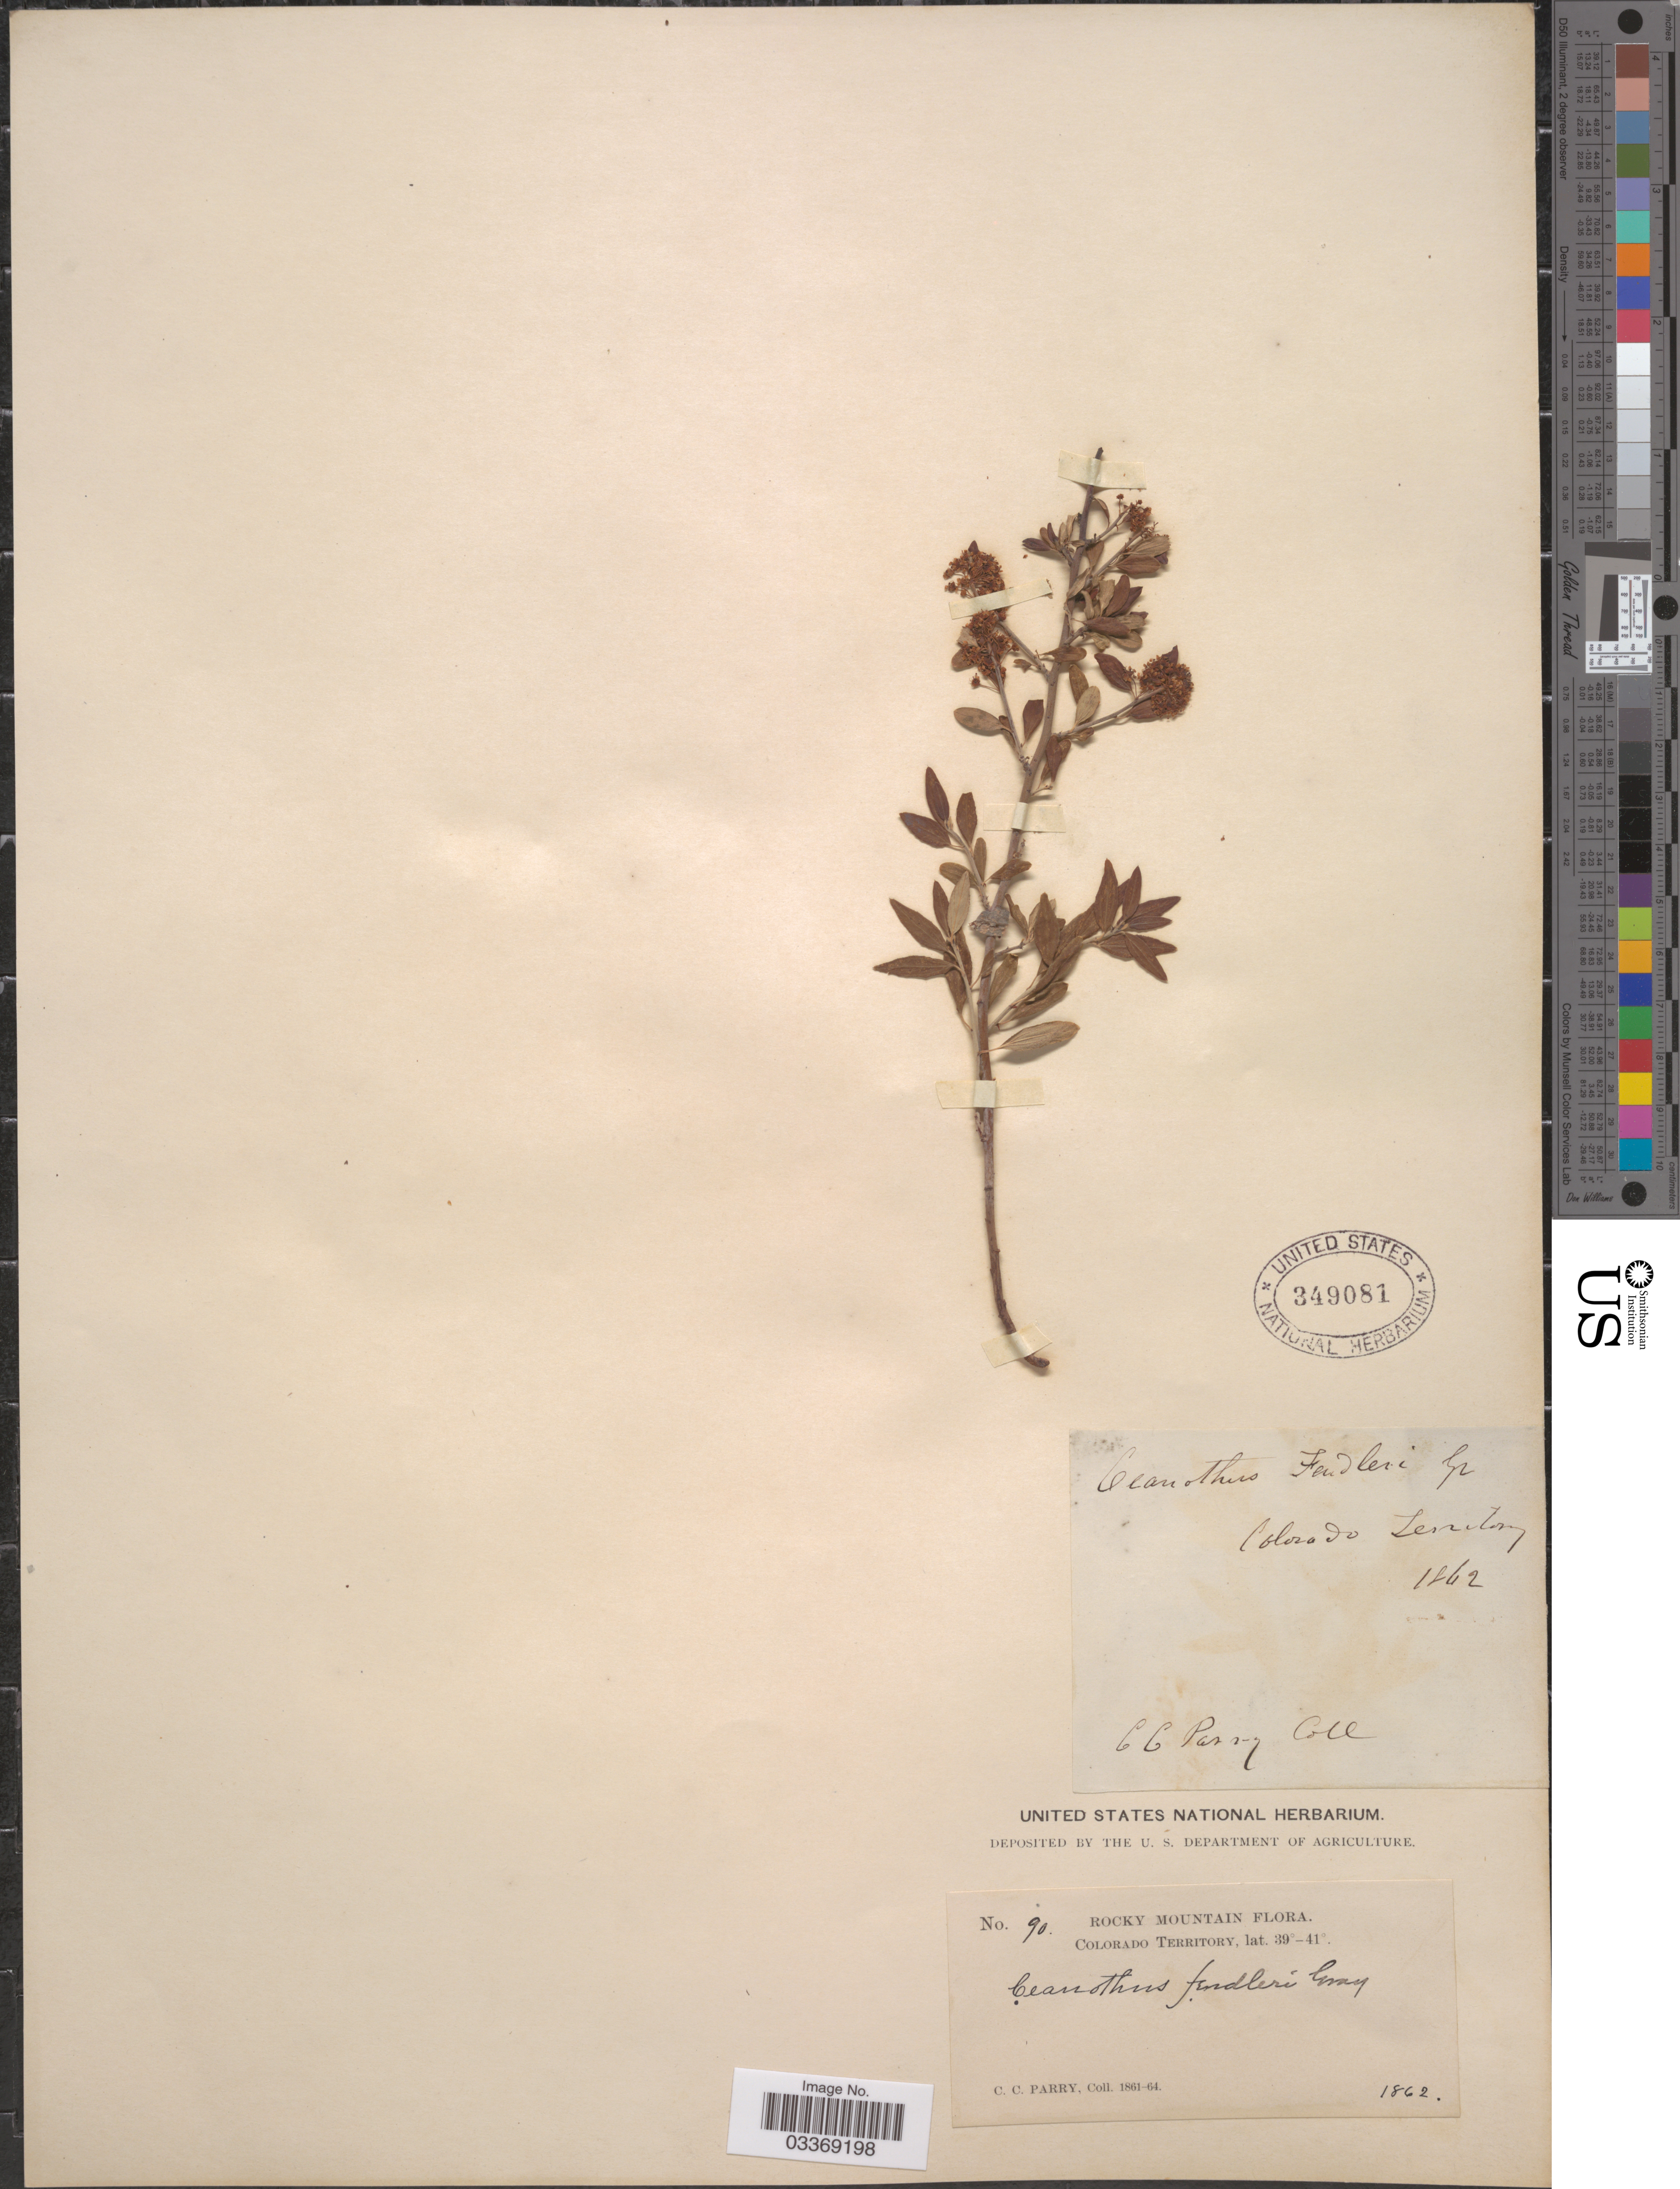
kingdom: Plantae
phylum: Tracheophyta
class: Magnoliopsida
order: Rosales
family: Rhamnaceae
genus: Ceanothus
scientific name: Ceanothus fendleri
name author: A. Gray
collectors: C. C. Parry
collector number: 90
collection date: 1862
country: United States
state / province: Colorado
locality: Rocky Mountain, Colorado Territory.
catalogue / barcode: US 349081